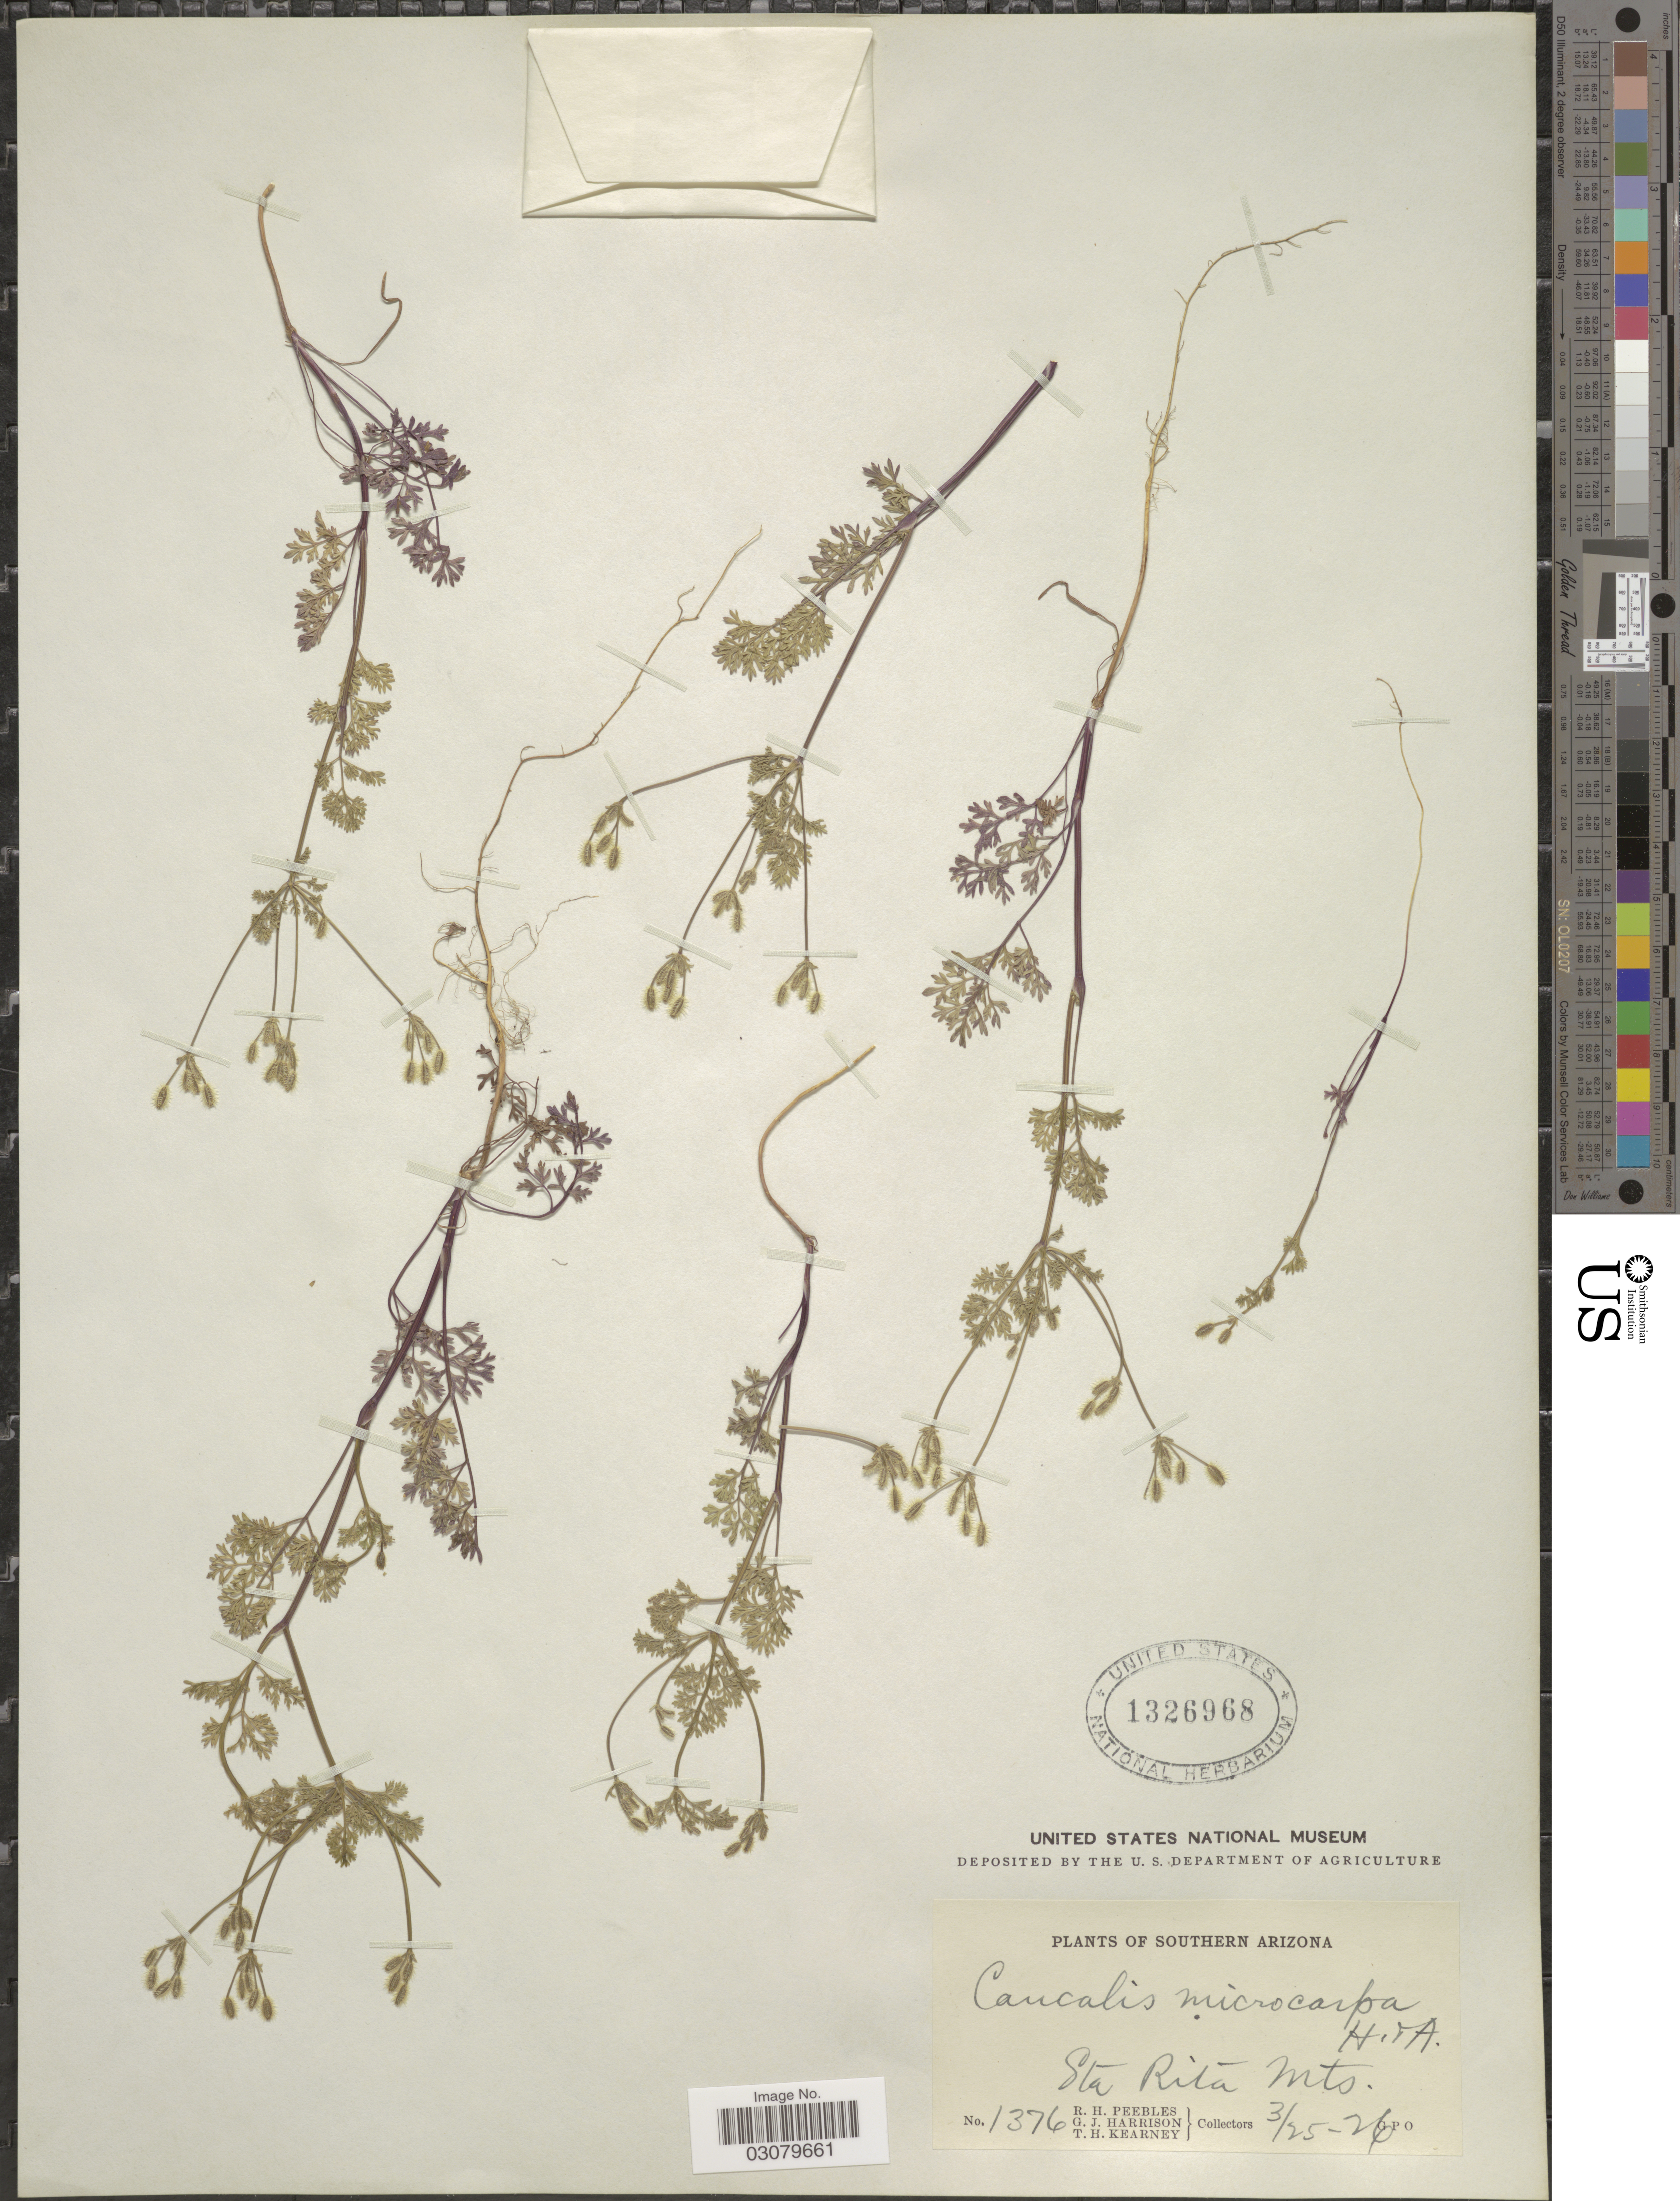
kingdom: Plantae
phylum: Tracheophyta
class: Magnoliopsida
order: Apiales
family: Apiaceae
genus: Caucalis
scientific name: Caucalis microcarpa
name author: Hook. & Arn.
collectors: R. H. Peebles, G. J. Harrison & T. H. Kearney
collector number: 1376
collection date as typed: Transcribed d/m/y: 25/3/26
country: United States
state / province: Arizona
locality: Southern Arizona. Sta Rita Mts.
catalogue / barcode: US 1326968